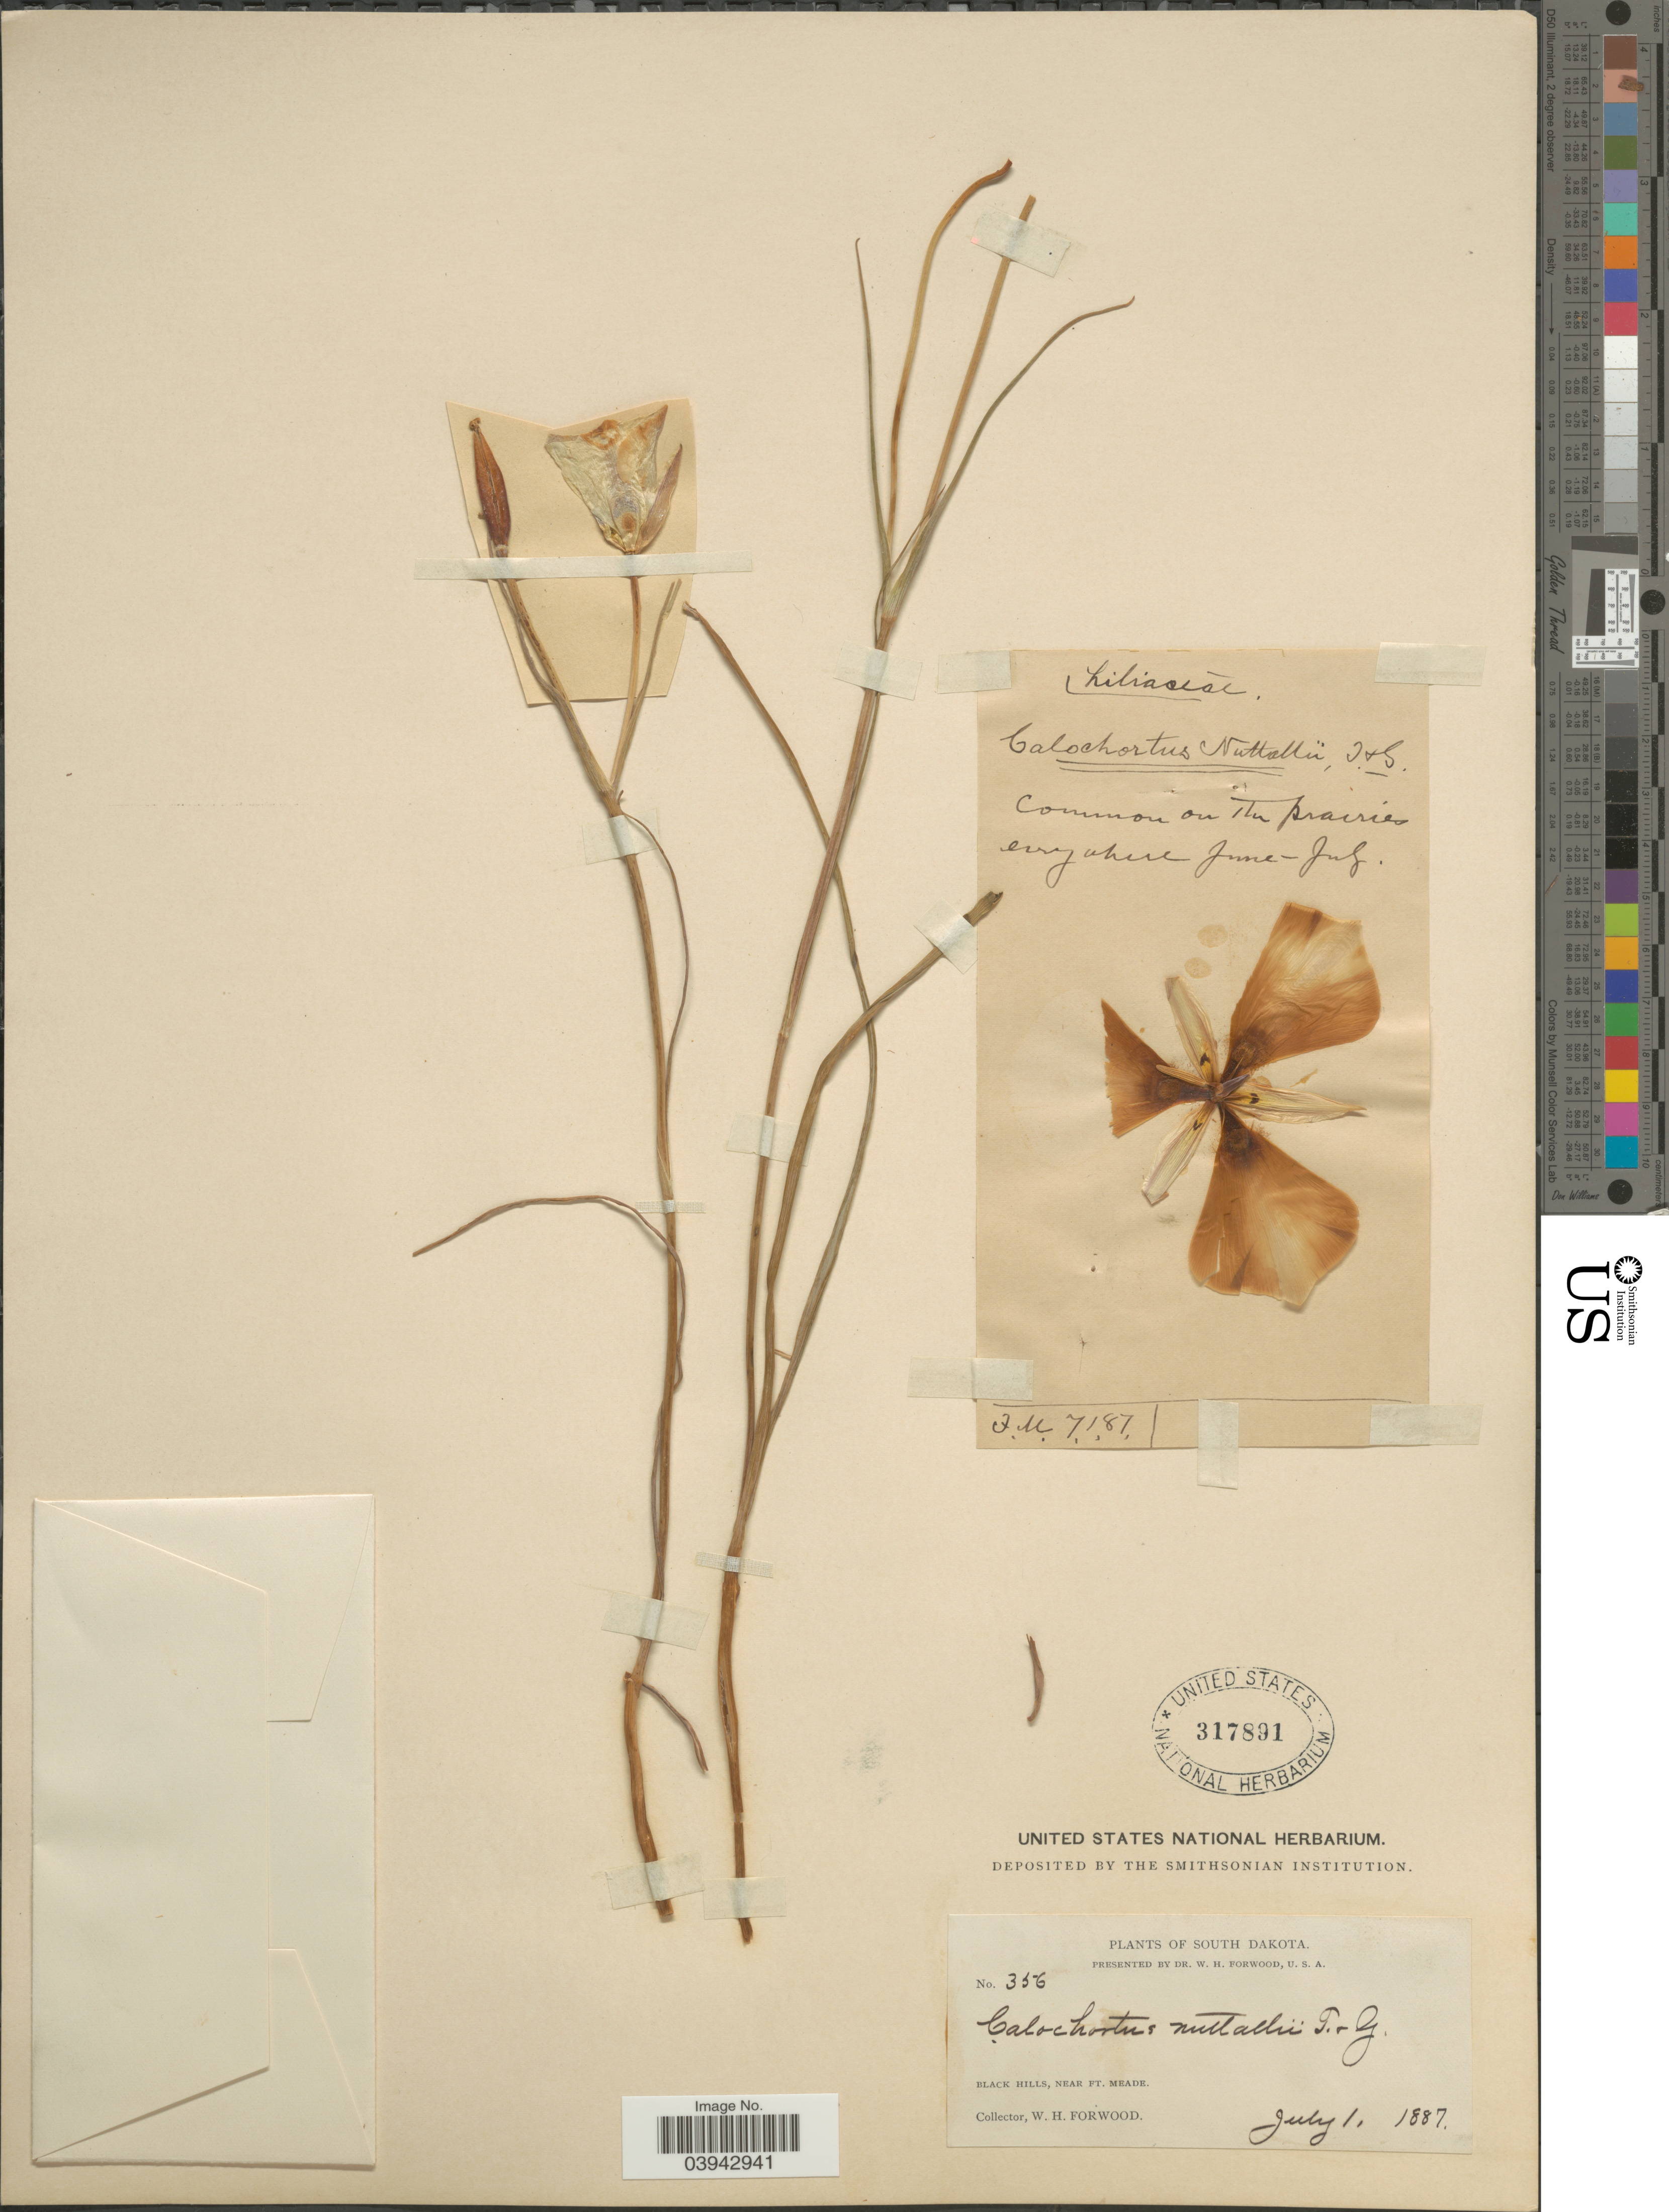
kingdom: Plantae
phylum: Tracheophyta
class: Liliopsida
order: Liliales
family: Liliaceae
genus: Calochortus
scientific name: Calochortus nuttallii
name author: Torr.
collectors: W. Forwood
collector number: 356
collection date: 1887-07-01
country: United States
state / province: South Dakota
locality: Black Hills, near Ft. Meade.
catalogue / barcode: US 317891